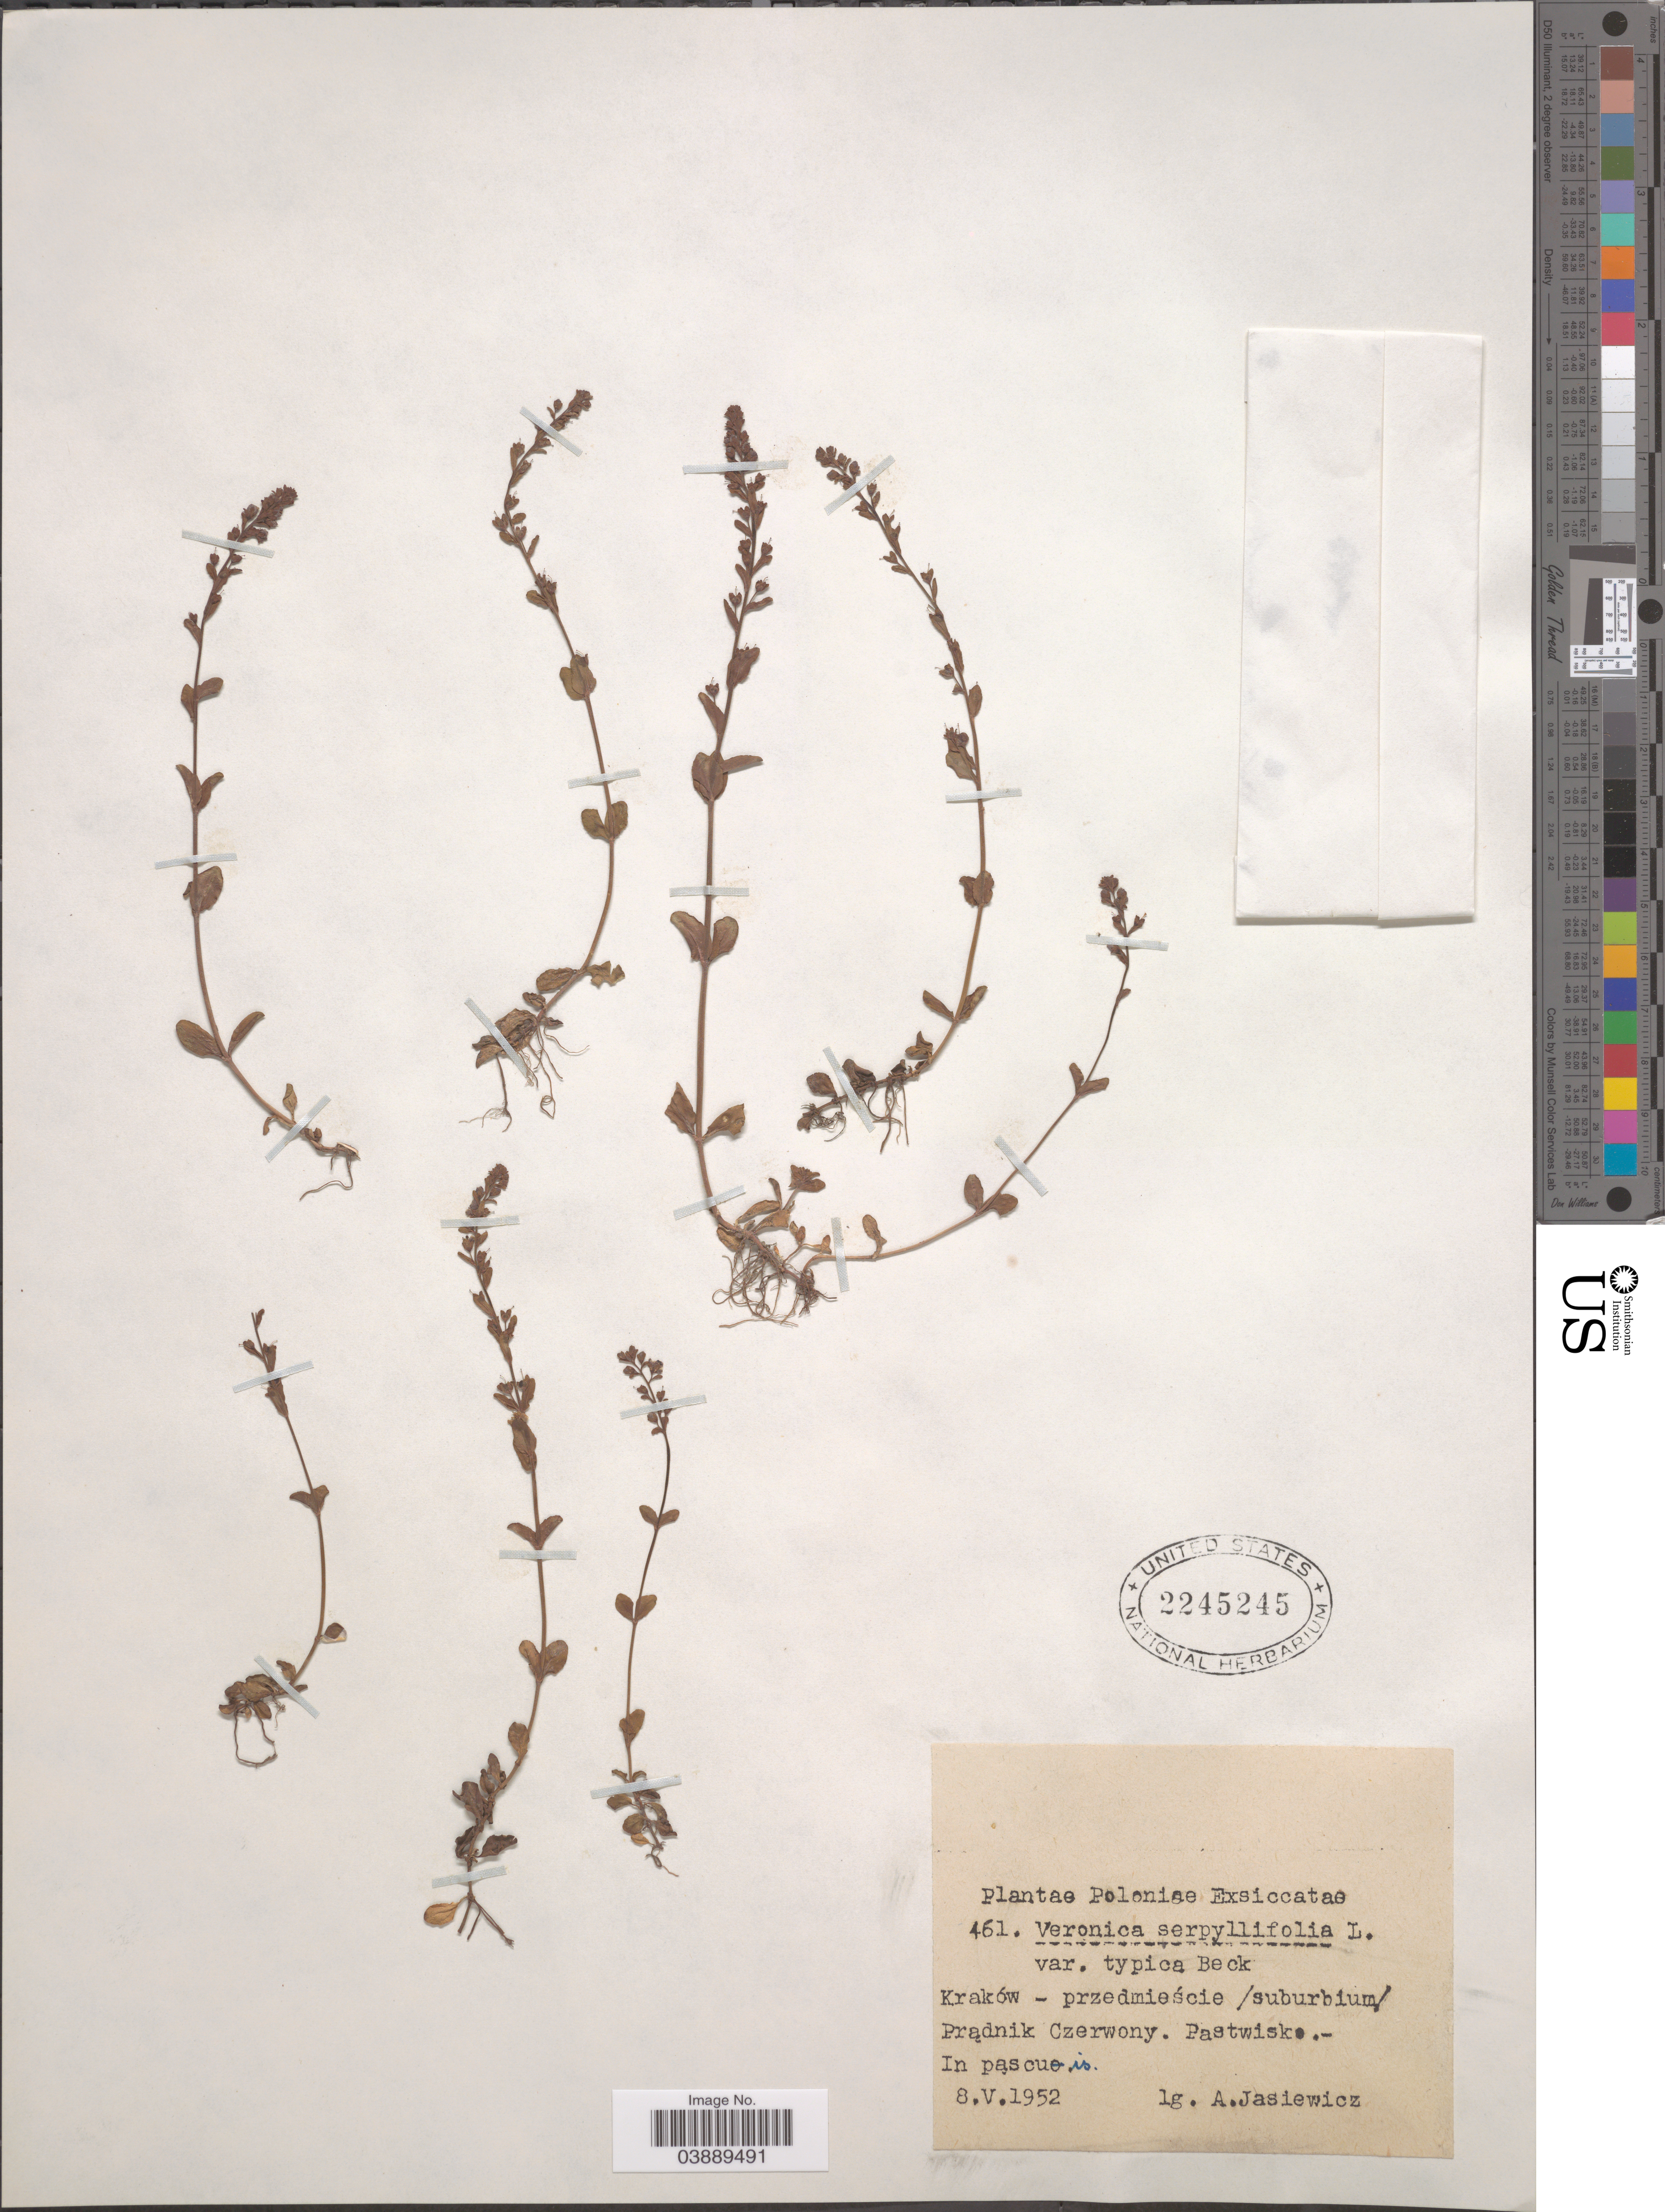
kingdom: Plantae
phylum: Tracheophyta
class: Magnoliopsida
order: Lamiales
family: Plantaginaceae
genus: Veronica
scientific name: Veronica serpyllifolia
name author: L.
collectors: A. Jasiewicz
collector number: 461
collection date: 1952-05-08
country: Poland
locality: Kraków - przedmiescie /suburbium/ Pradnik Czerwony. Pastwiske.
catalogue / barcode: US 2245245